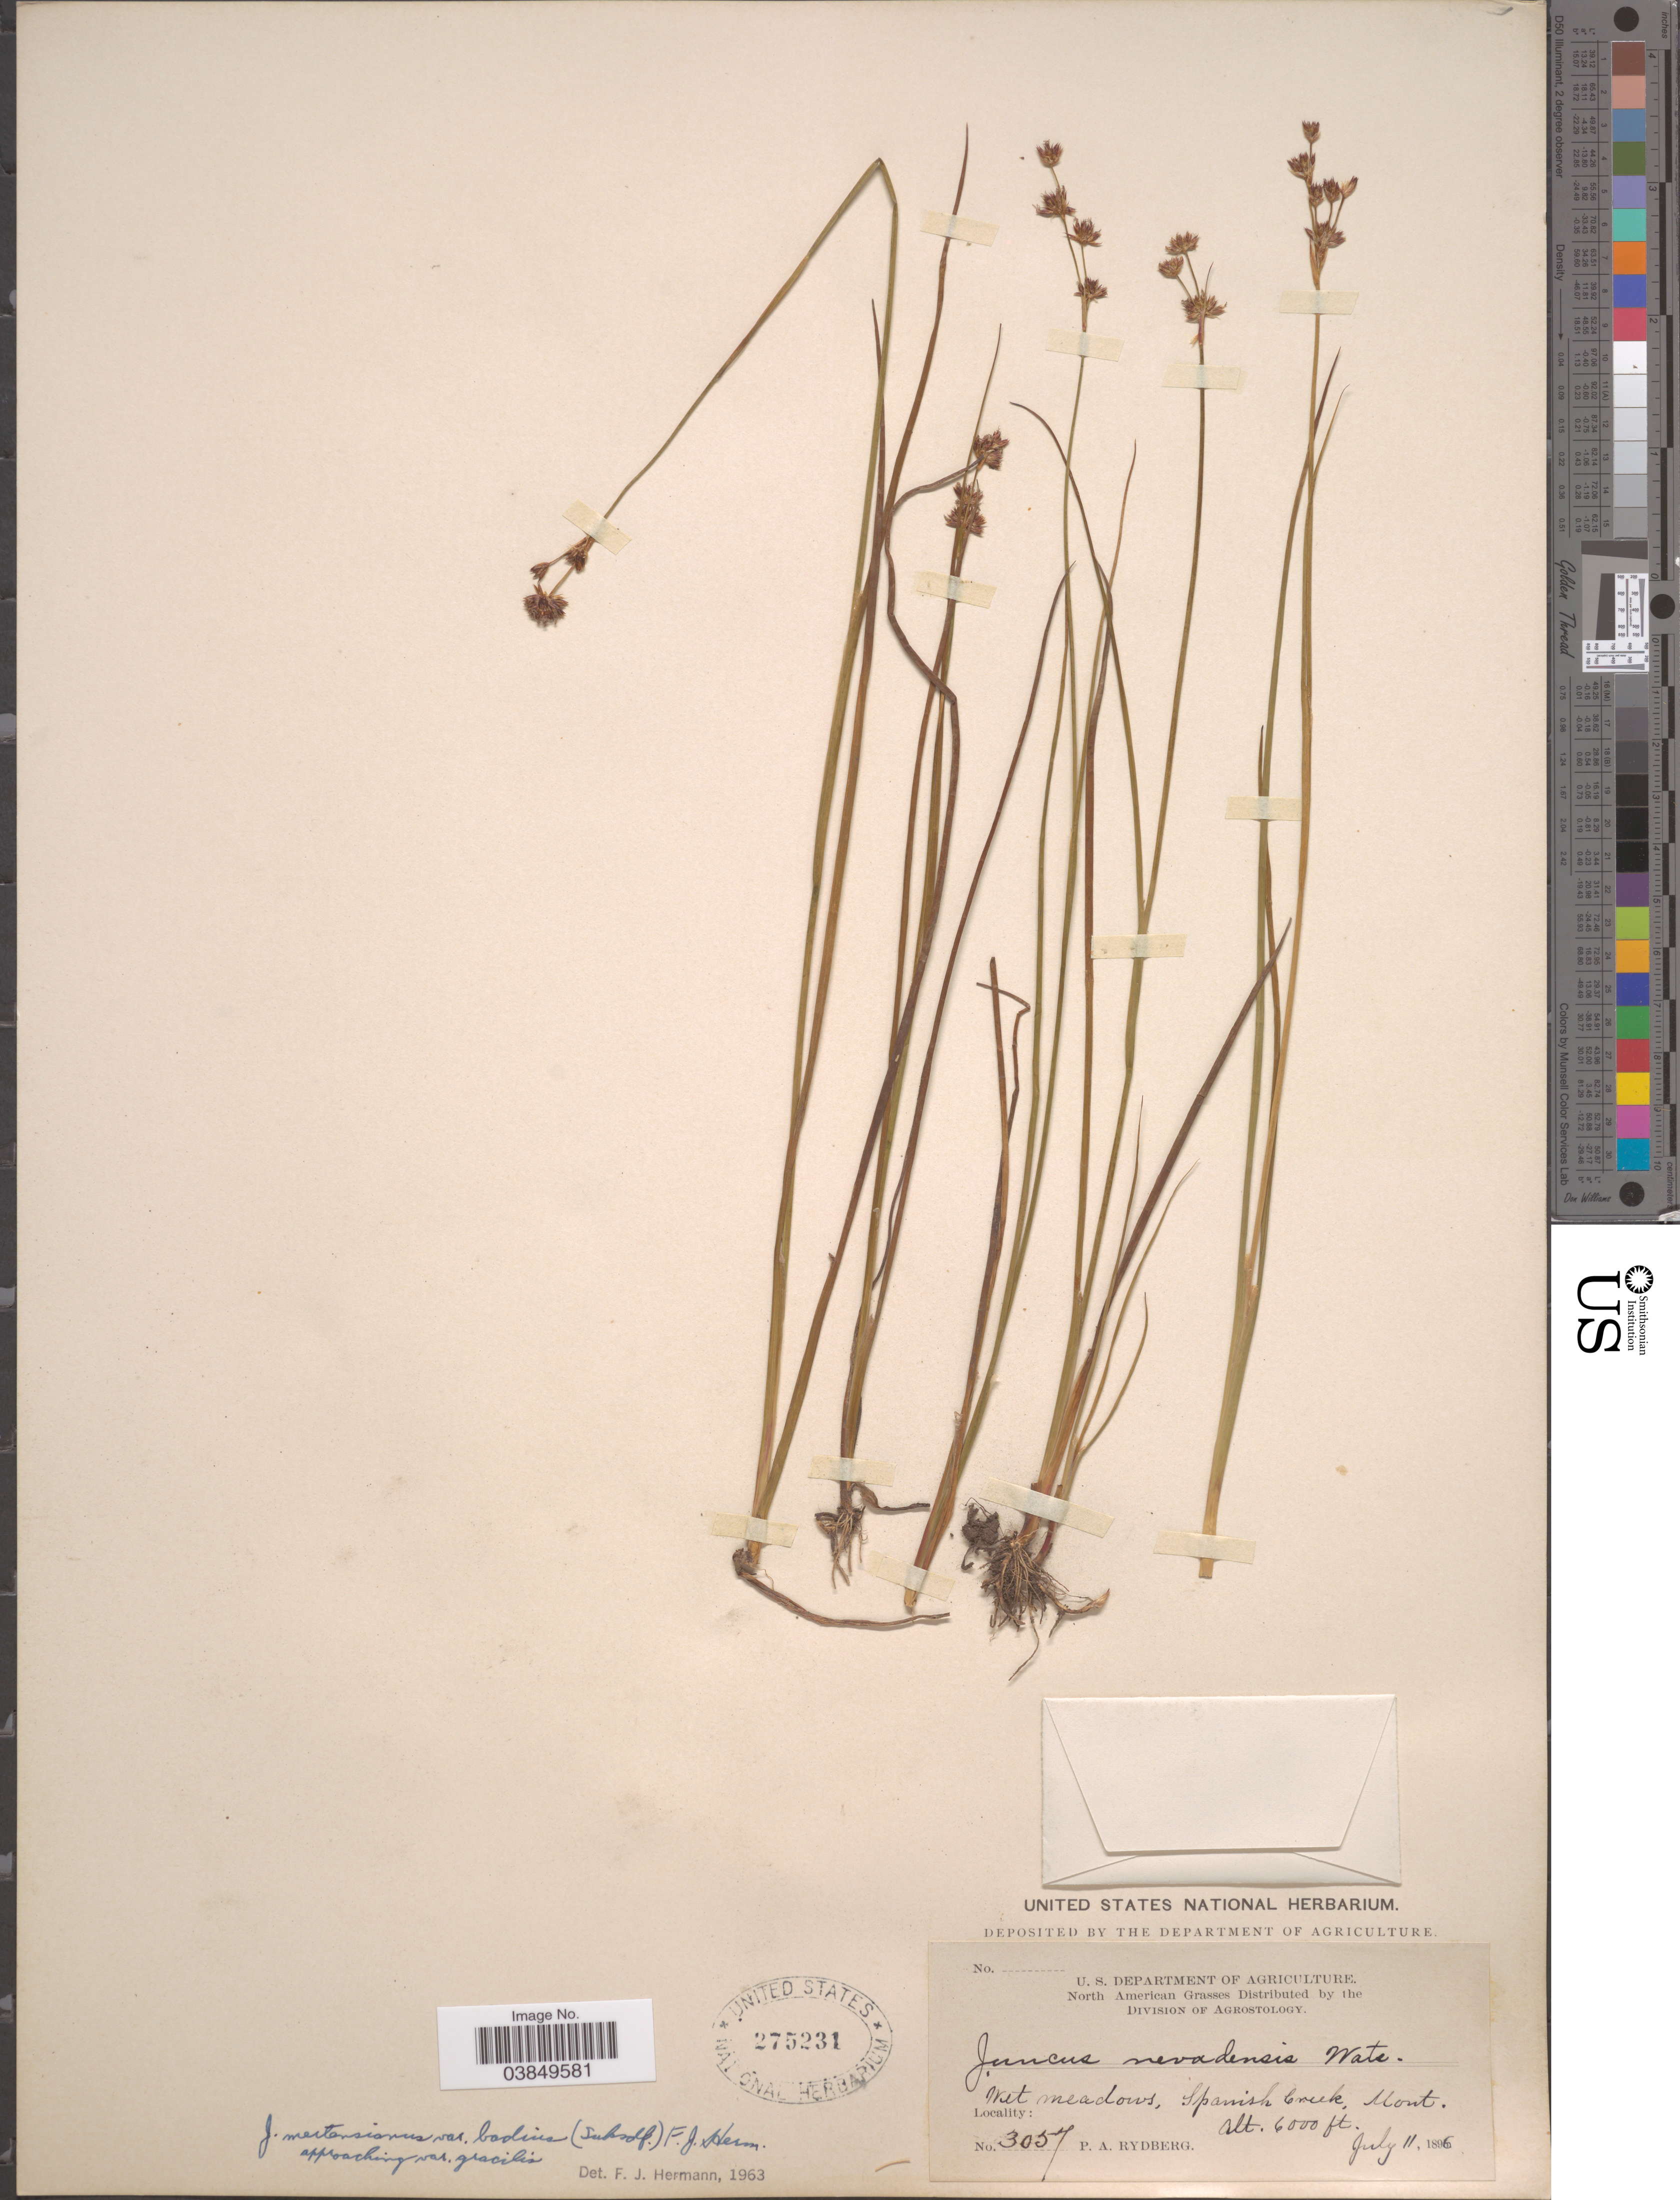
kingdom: Plantae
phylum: Tracheophyta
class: Liliopsida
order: Poales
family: Juncaceae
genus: Juncus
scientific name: Juncus badius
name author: Suksd.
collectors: P. A. Rydberg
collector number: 3057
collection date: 1896-07-11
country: United States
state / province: Montana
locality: Spanish Creek.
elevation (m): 1829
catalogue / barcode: US 275231